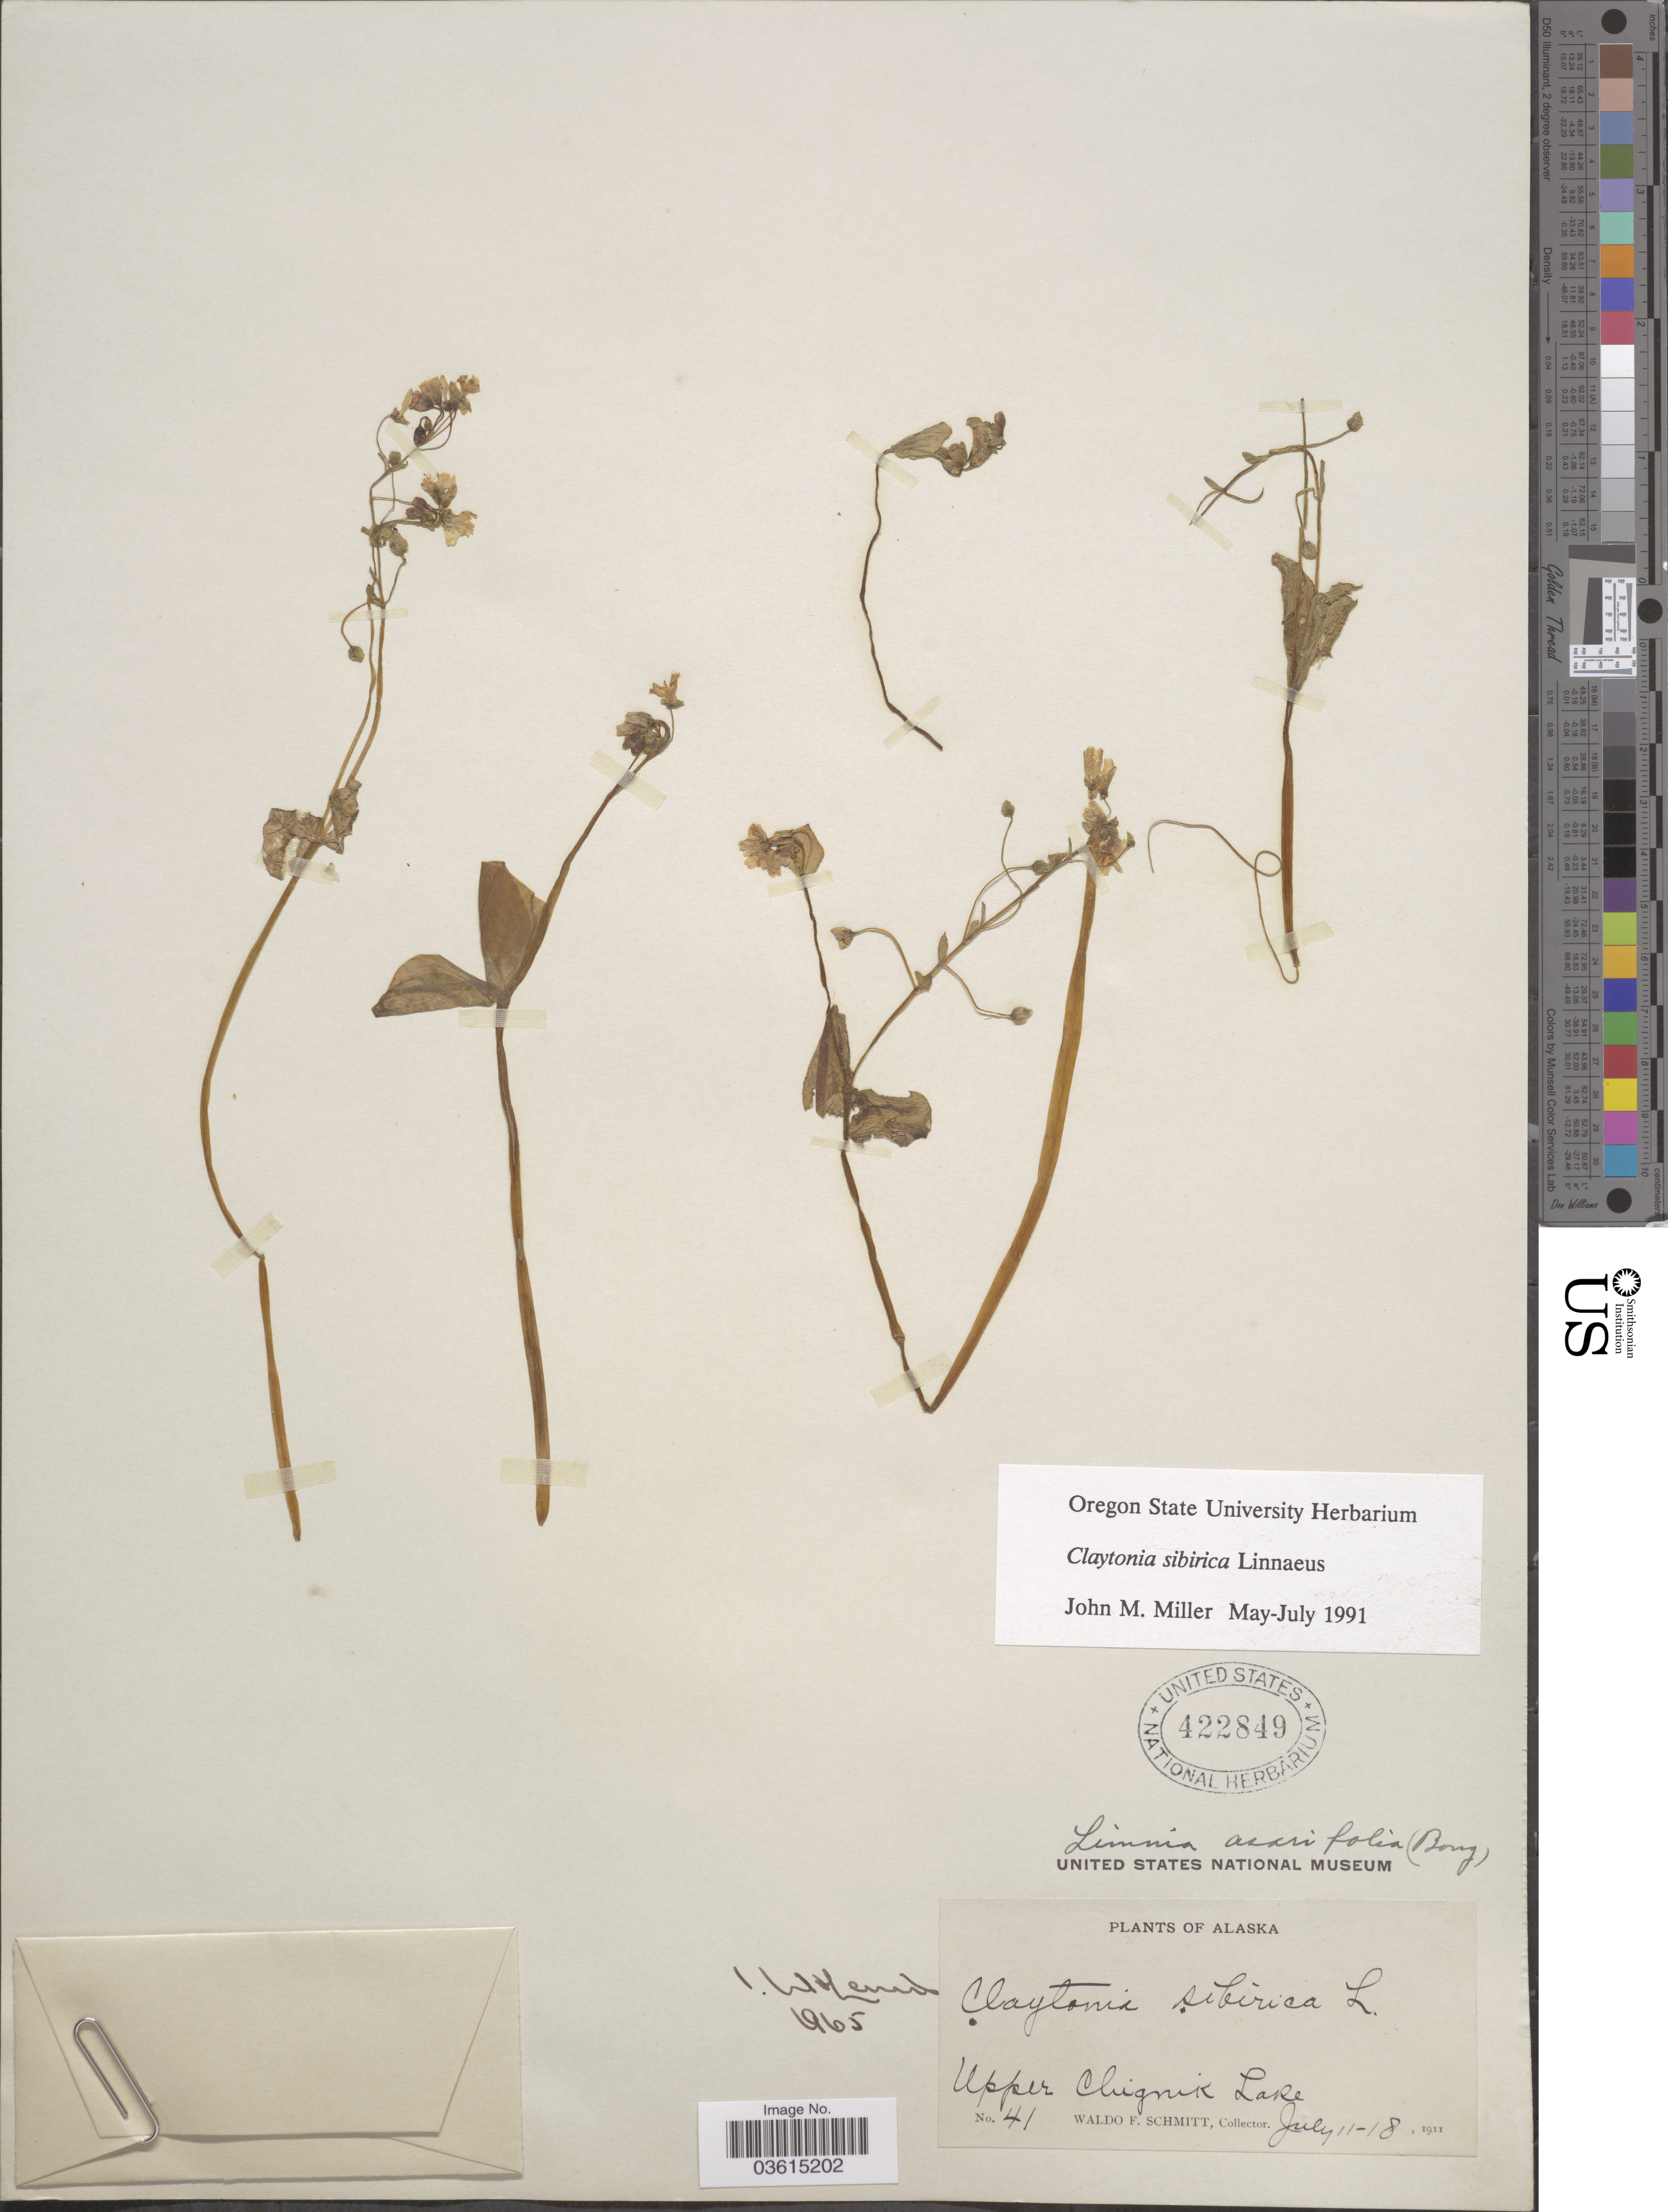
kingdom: Plantae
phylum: Tracheophyta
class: Magnoliopsida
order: Caryophyllales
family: Montiaceae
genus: Claytonia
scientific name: Claytonia sibirica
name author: L.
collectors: W. F. Schmitt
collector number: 41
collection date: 1911-07-11/1911-07-18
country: United States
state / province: Alaska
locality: Upper Clugnik Lake.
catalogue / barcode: US 422849